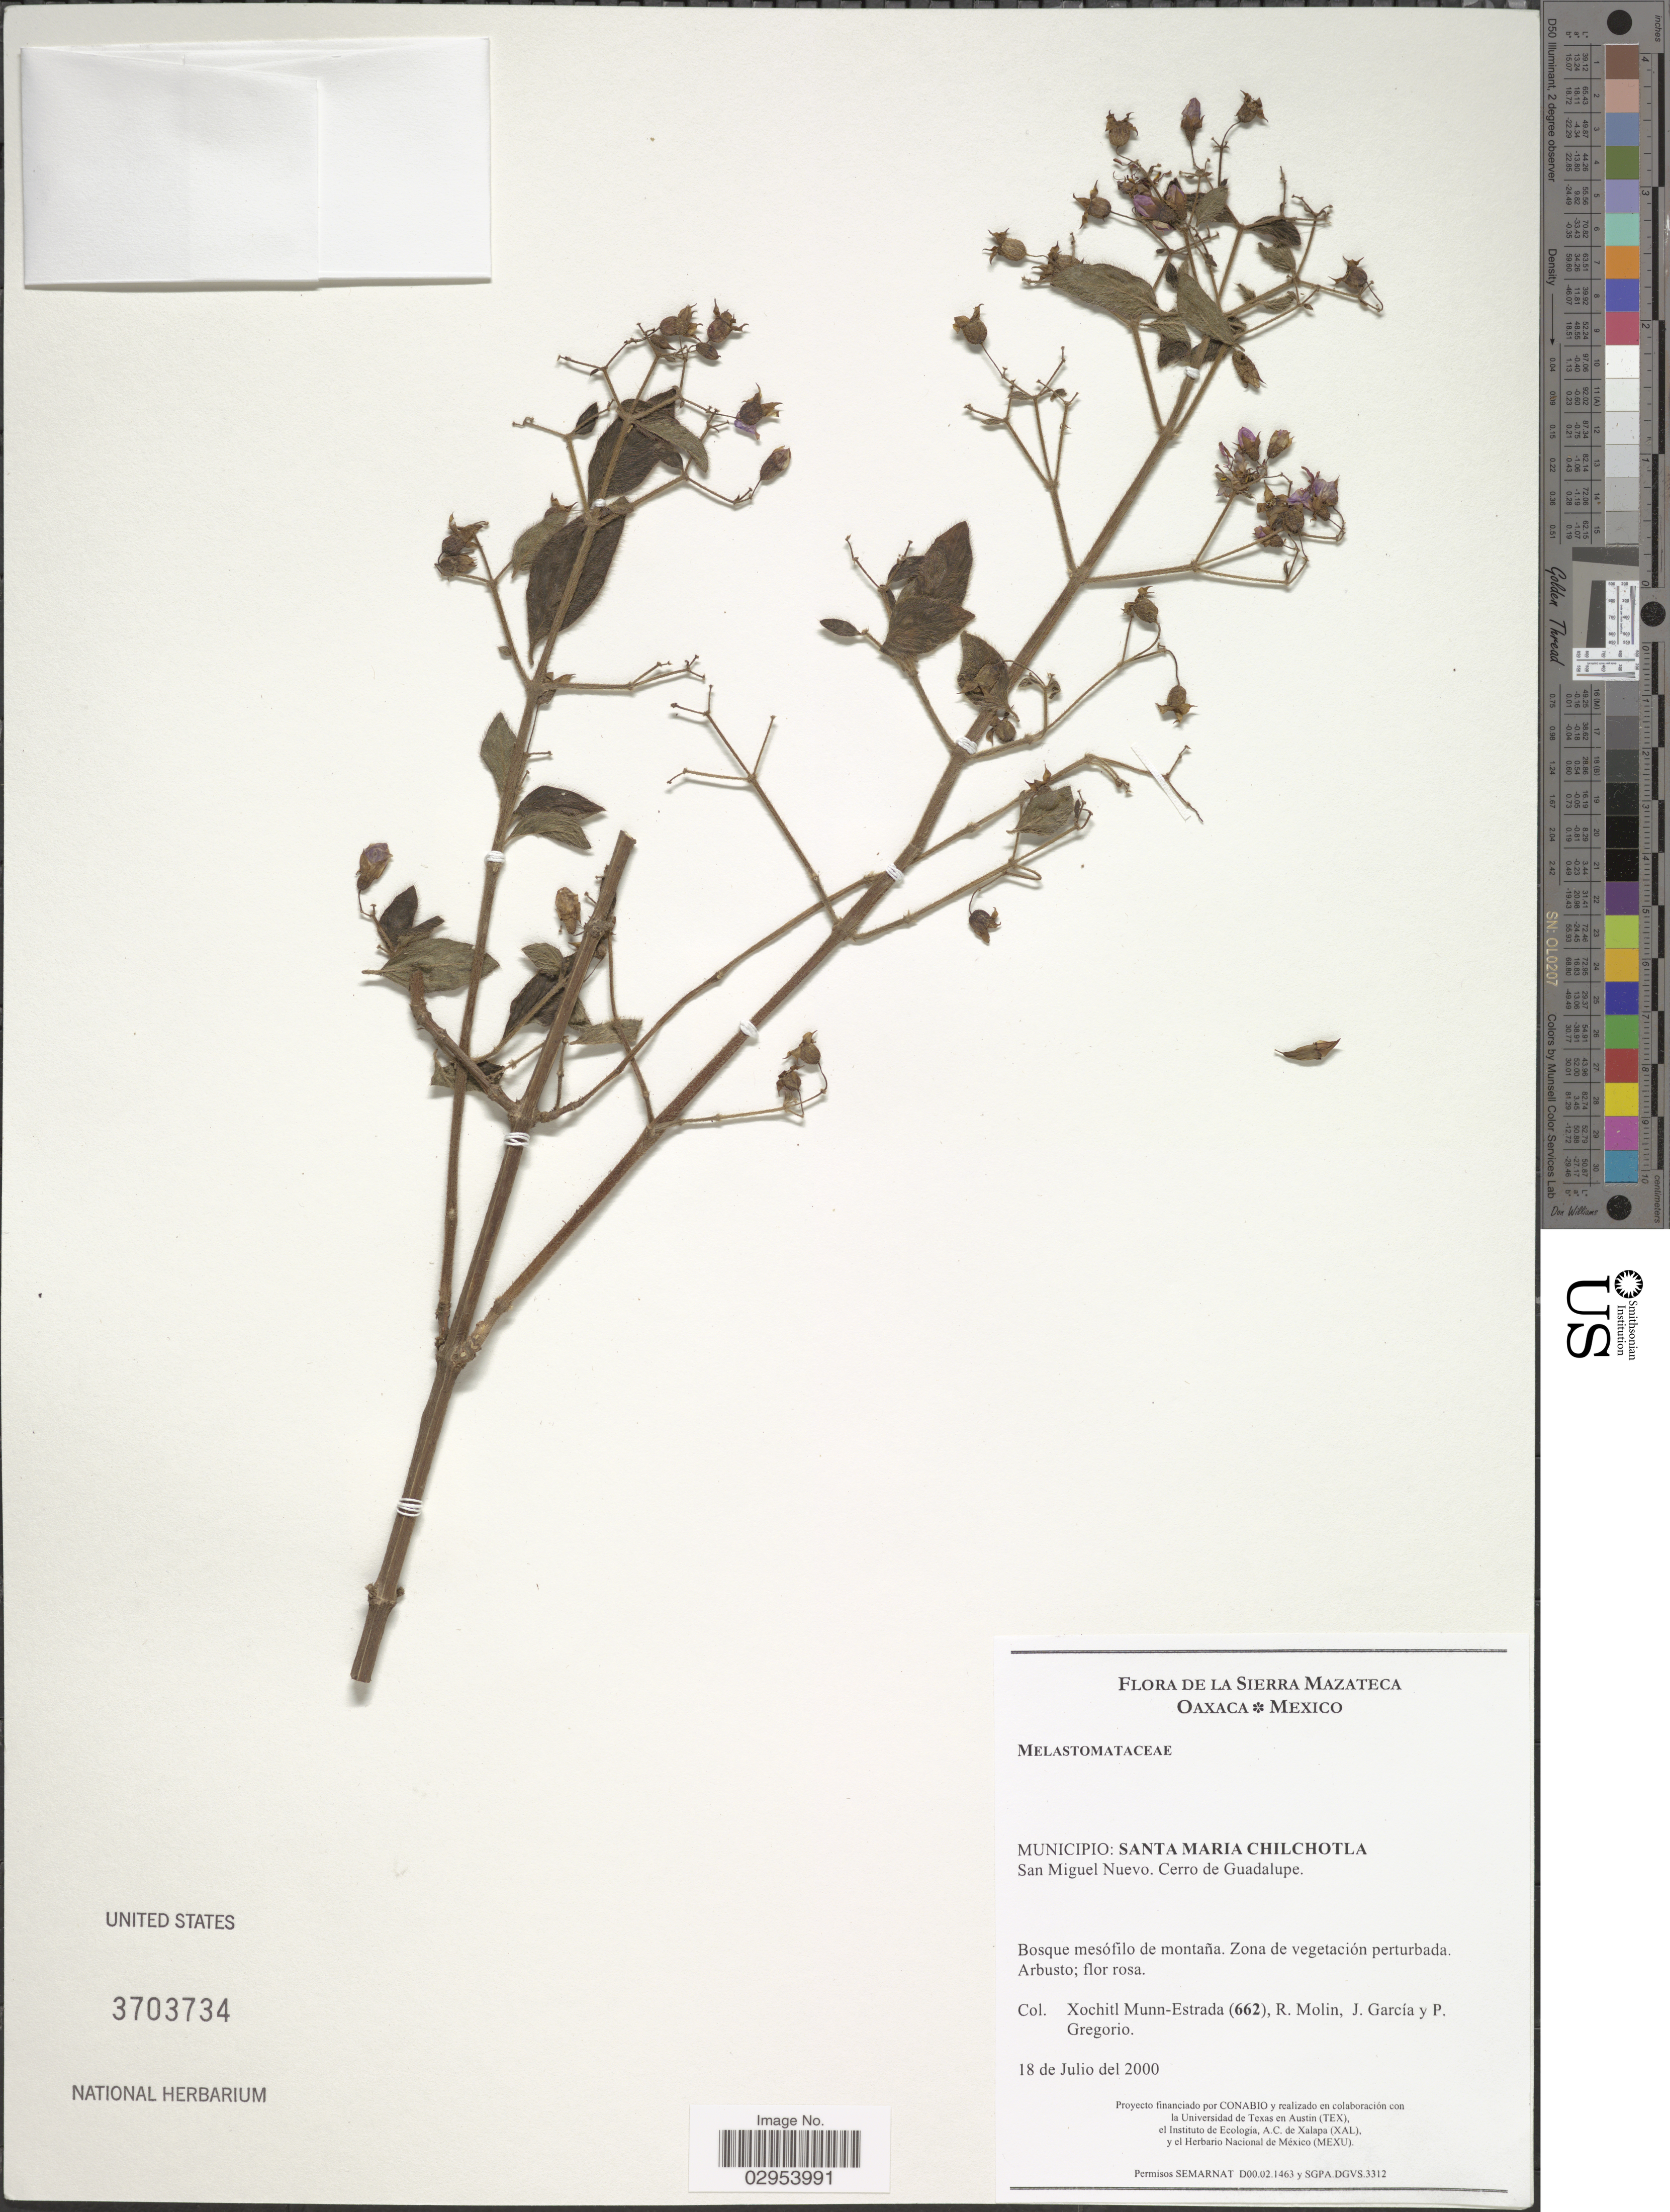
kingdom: Plantae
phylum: Tracheophyta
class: Magnoliopsida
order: Myrtales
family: Melastomataceae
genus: Topobea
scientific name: Topobea sp.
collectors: X. Munn-Estrada, R. Molin, J. García & P. Gregório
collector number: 662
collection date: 2000-07-18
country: Mexico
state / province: Oaxaca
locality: La Sierra Mazateca. Municipio: Santa Maria Chilchotla. San Miguel Nuevo. Cerro de Guadalupe.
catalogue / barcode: US 3703734